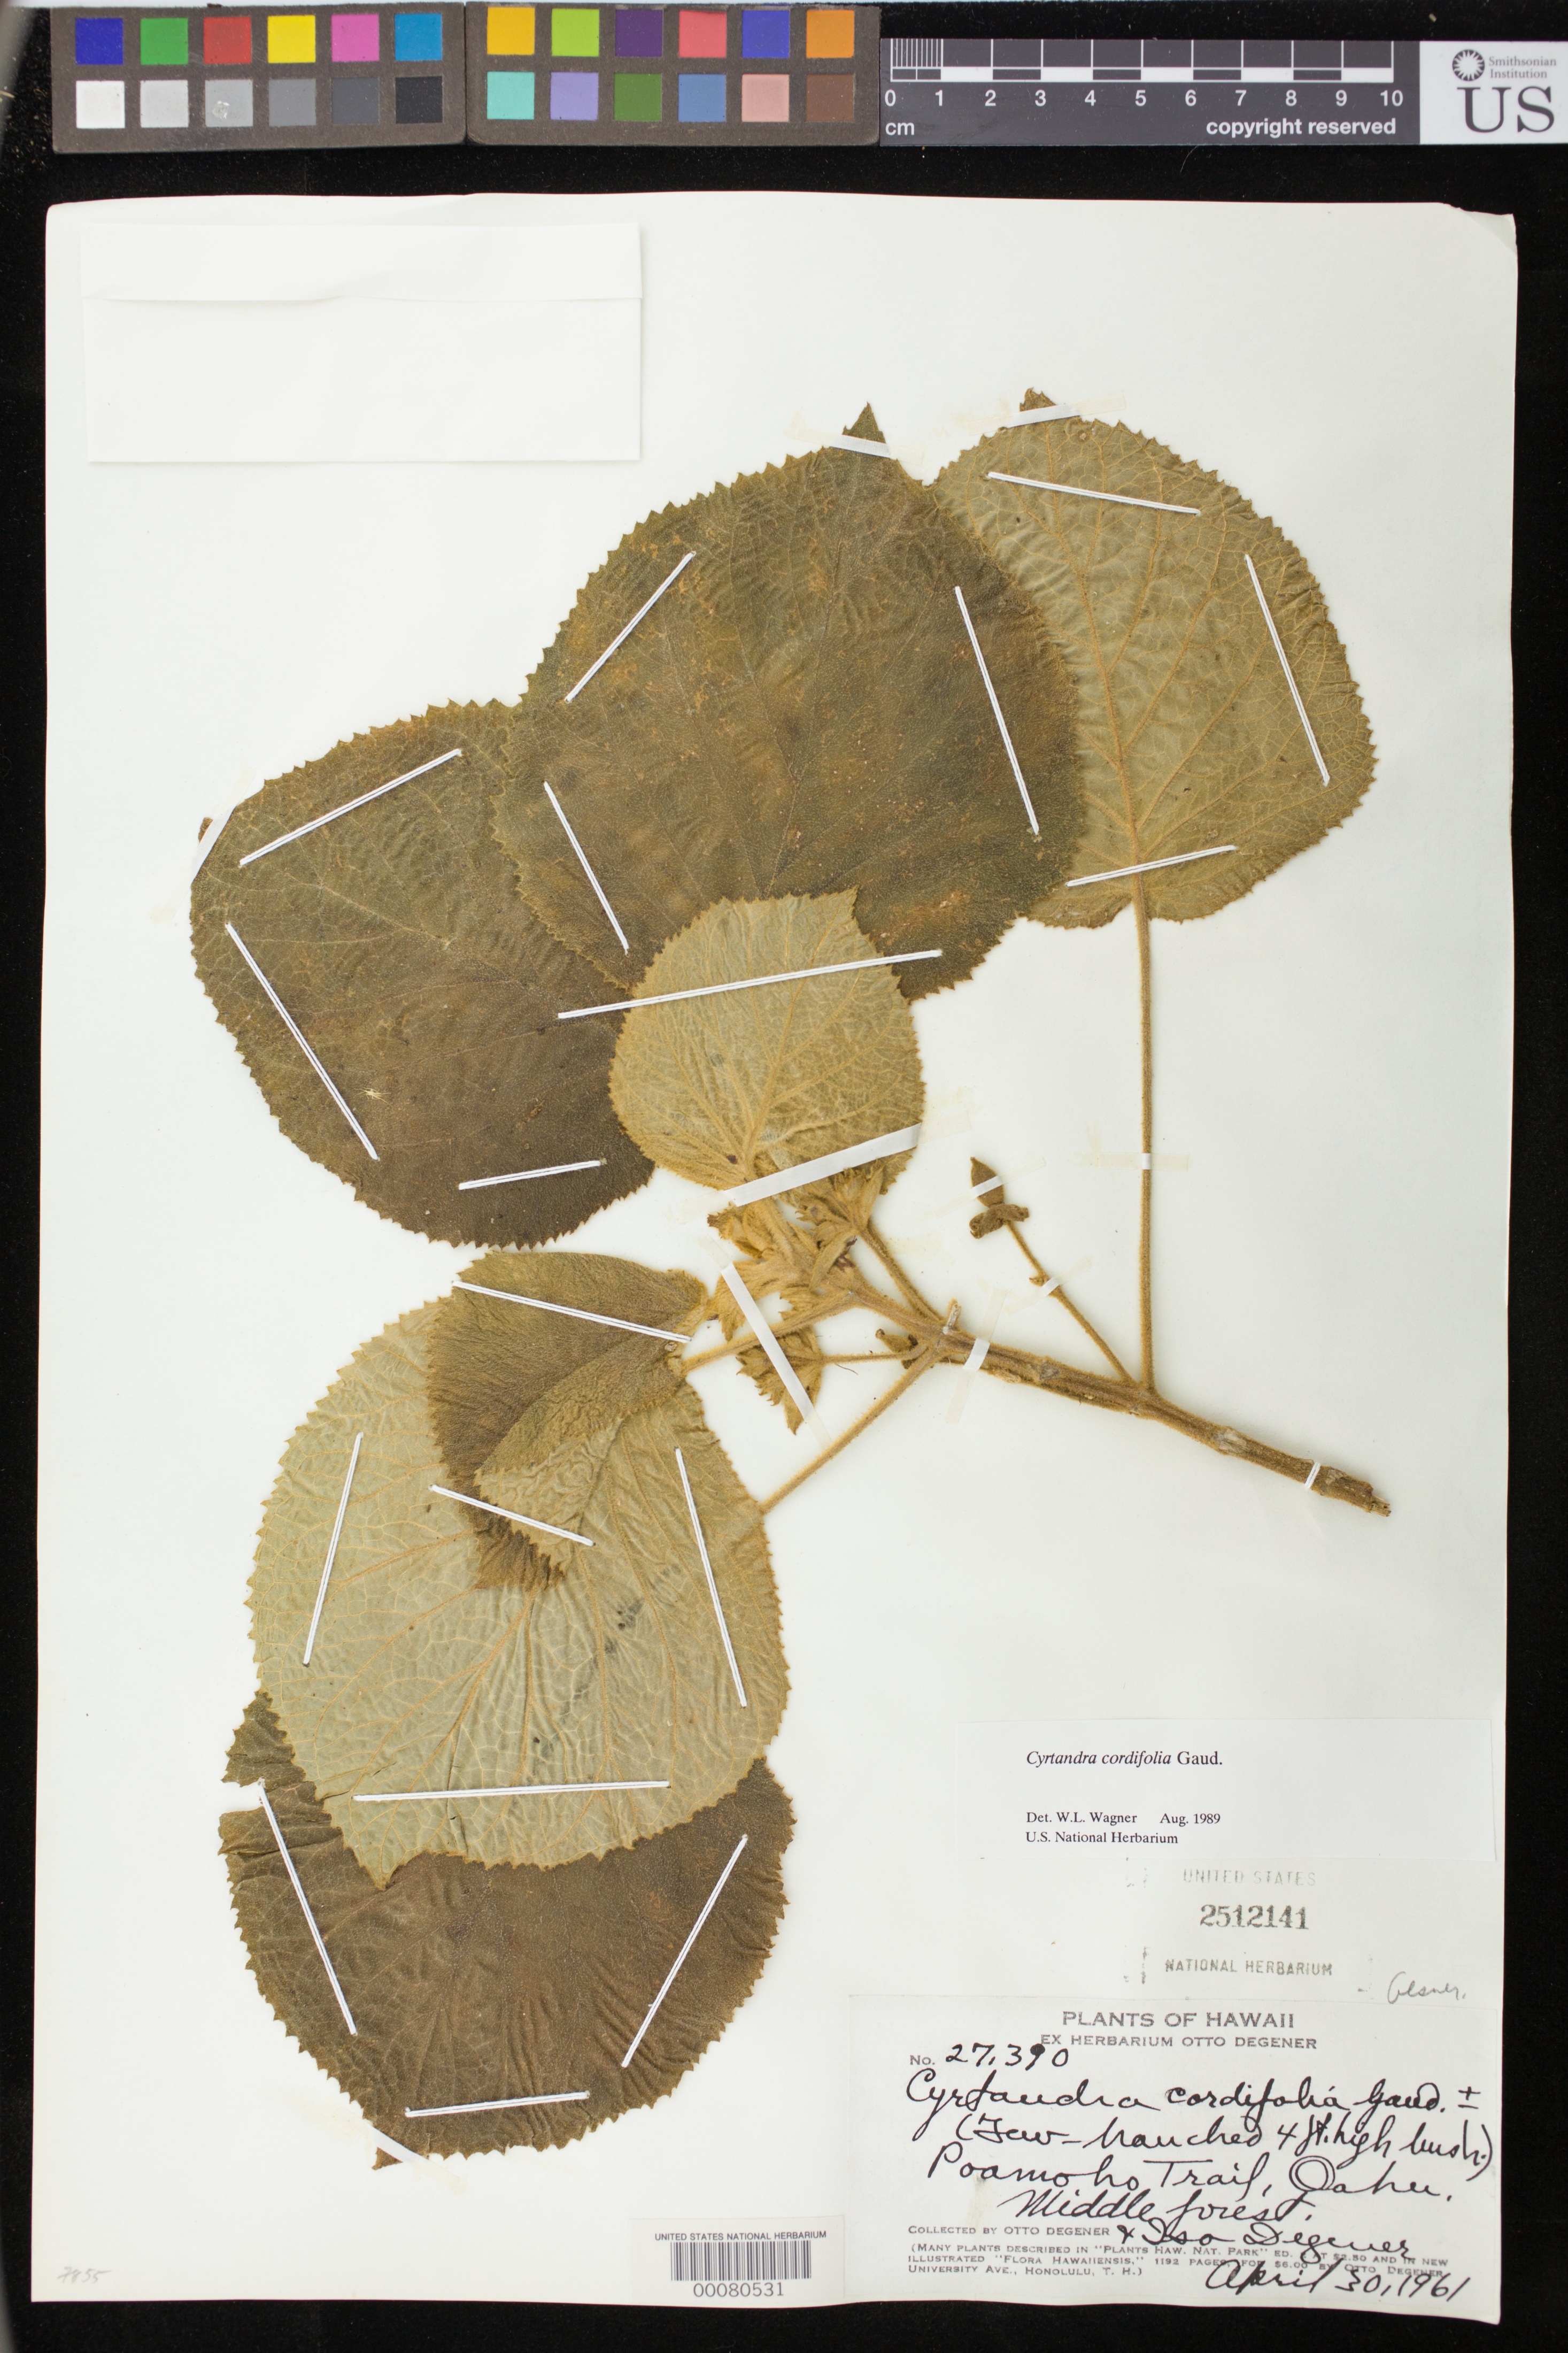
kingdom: Plantae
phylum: Tracheophyta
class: Magnoliopsida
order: Lamiales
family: Gesneriaceae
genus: Cyrtandra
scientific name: Cyrtandra cordifolia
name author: Gaudich.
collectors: O. Degener & I. Degener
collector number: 27390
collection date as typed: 30 Apr 1961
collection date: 1961-04-30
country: United States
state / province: Hawaii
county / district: Honolulu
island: Oahu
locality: Poamoho trail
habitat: Middle forest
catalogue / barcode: US 2512141